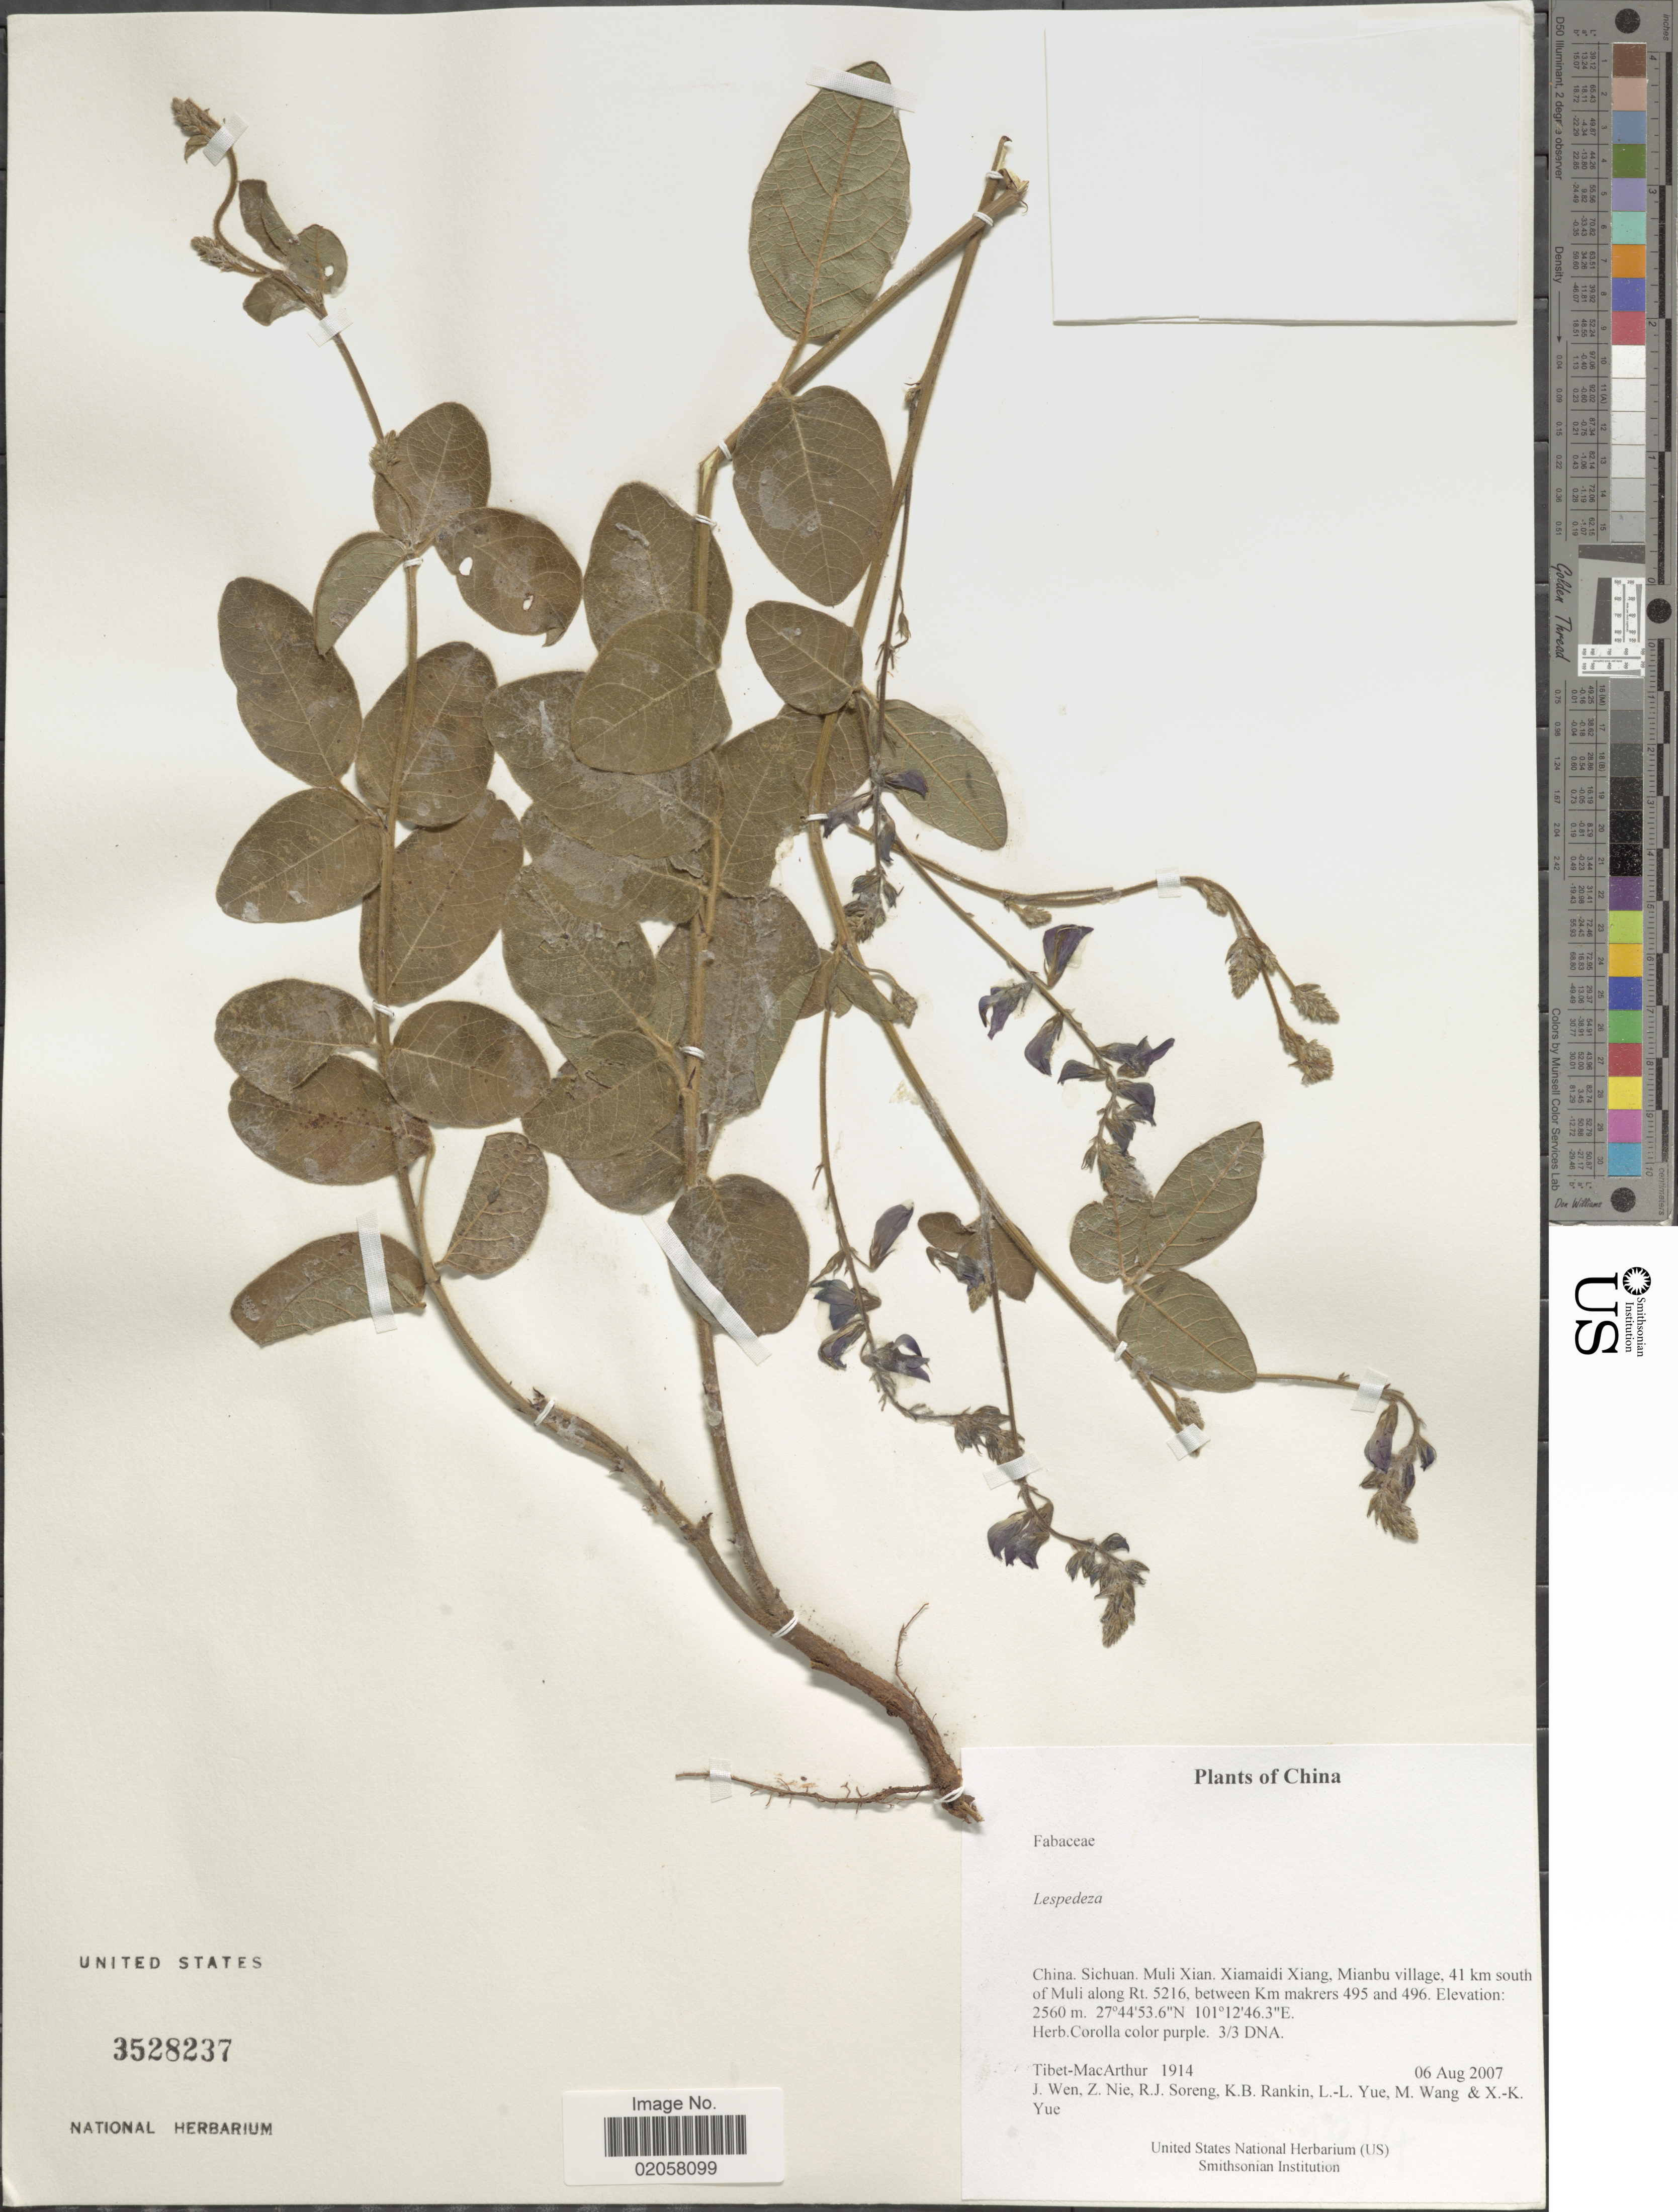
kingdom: Plantae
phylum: Tracheophyta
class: Magnoliopsida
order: Fabales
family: Fabaceae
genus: Lespedeza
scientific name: Lespedeza sp.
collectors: Tibet-MacArthur, J. Wen, Z. Nie, R. J. Soreng & et al.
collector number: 1914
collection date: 2007-08-06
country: China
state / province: Sichuan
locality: Muli Xian, Xiamaidi Xiang, Mianbu village, 41 km south of Muli along Rt. 5216, between Km markers 495 and 496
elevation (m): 2560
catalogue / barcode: US 3528237